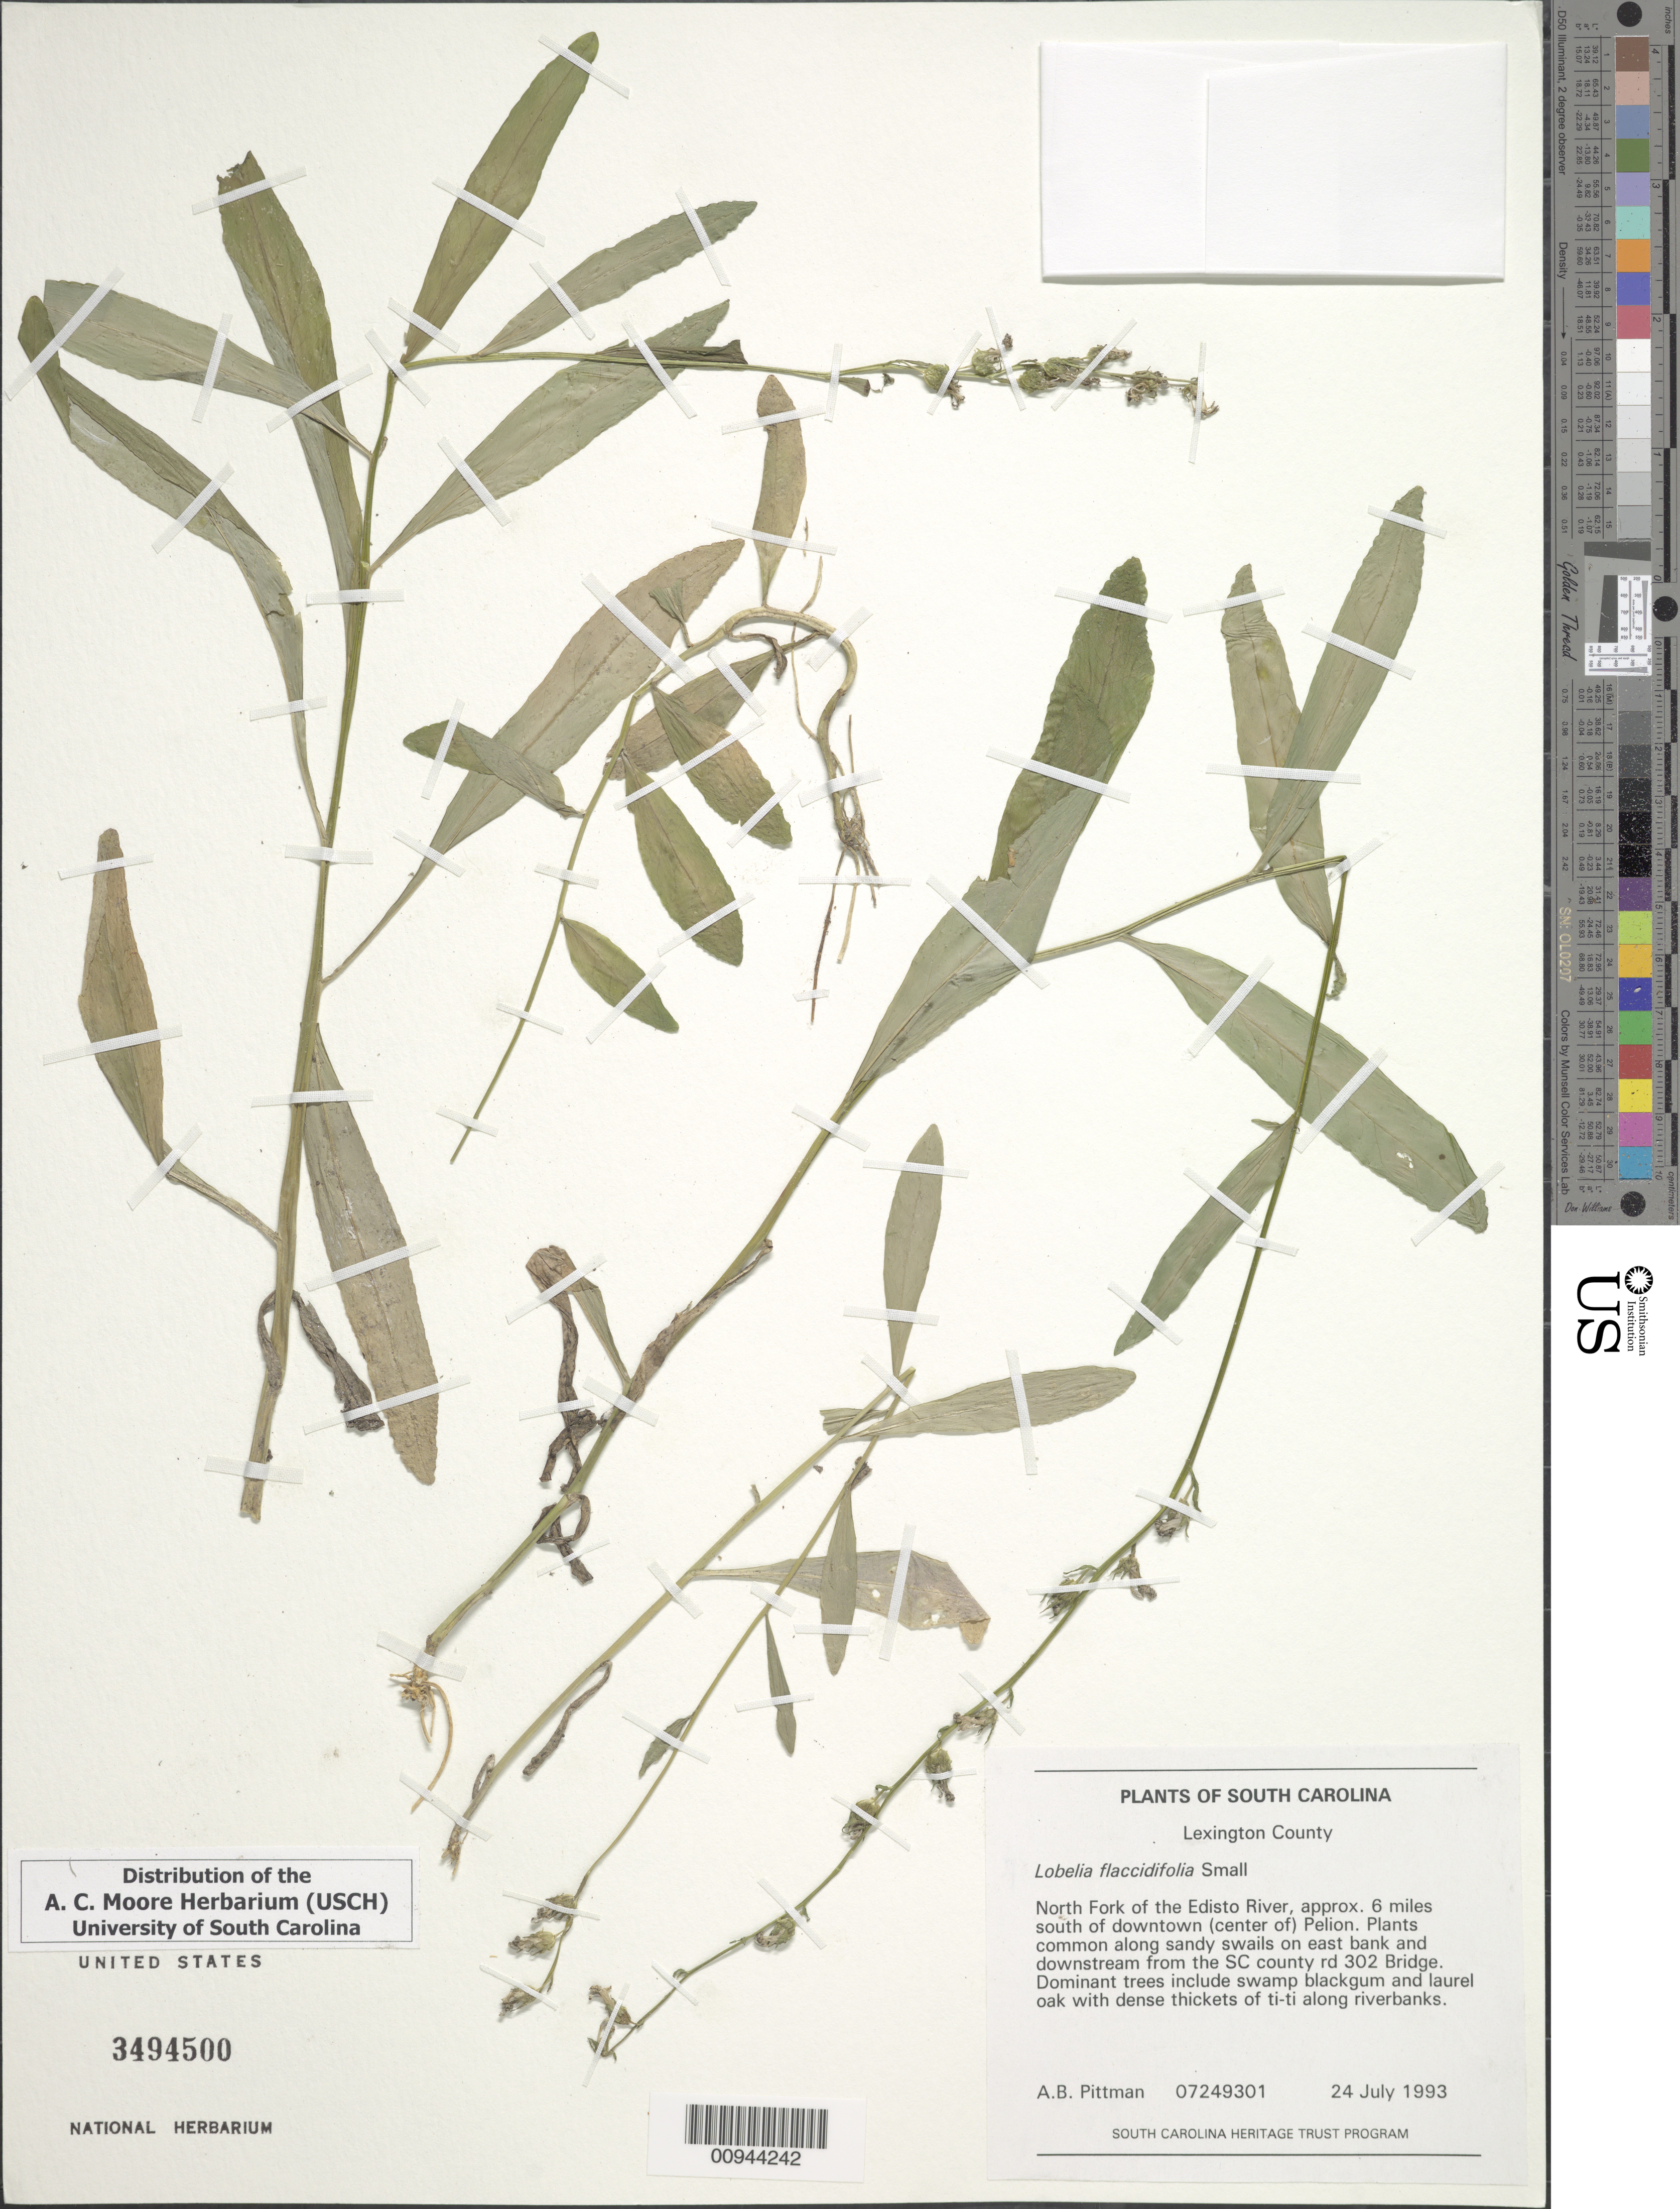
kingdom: Plantae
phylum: Tracheophyta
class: Magnoliopsida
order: Asterales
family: Campanulaceae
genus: Lobelia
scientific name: Lobelia flaccidifolia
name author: Small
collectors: A. B. Pittman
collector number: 07249301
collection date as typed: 24 July 1993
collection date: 1993-07-24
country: United States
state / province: South Carolina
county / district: Lexington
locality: North fork of the Edisto River, approx. 6 miles south of downtown (center of) Pelion. Downstream from the SC County Rd 302 Bridge.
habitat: along sandy swails on east bank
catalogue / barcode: US 3494500